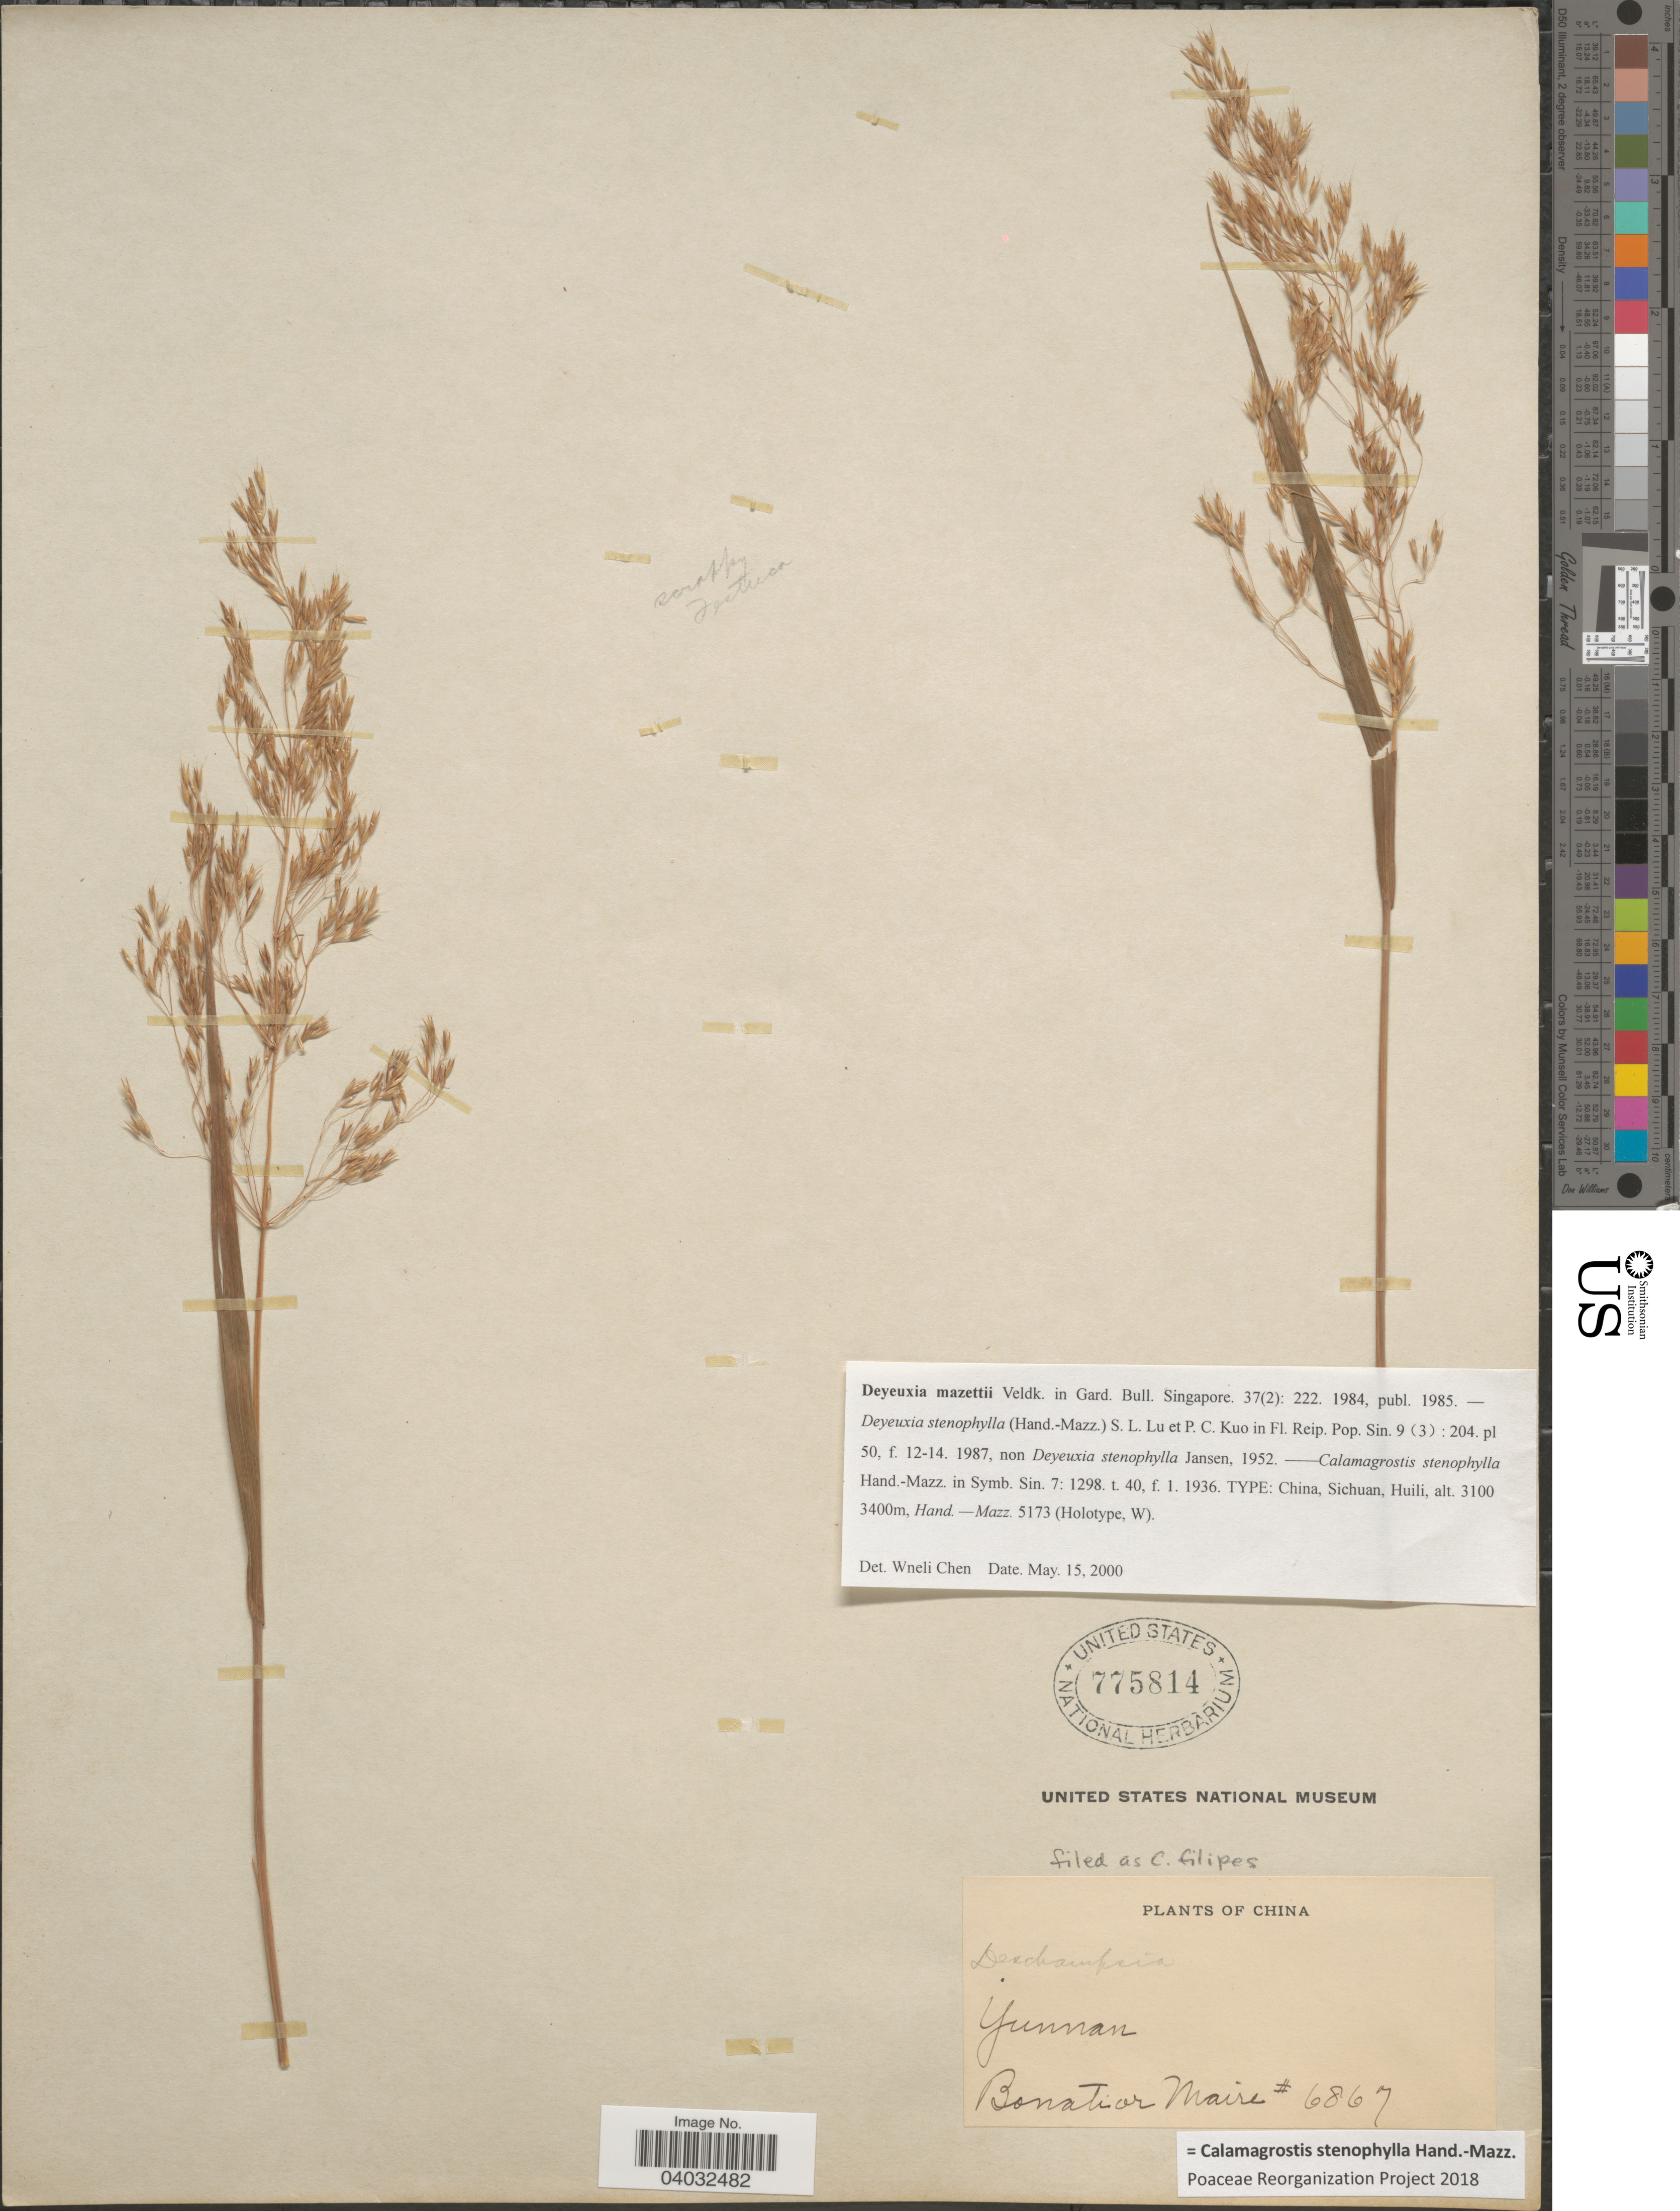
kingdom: Plantae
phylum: Tracheophyta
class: Liliopsida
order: Poales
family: Poaceae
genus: Calamagrostis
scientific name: Calamagrostis stenophylla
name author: Hand.-Mazz.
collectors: -. Bonati & Maire, --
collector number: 6867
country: China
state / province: Yunnan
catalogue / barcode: US 775814